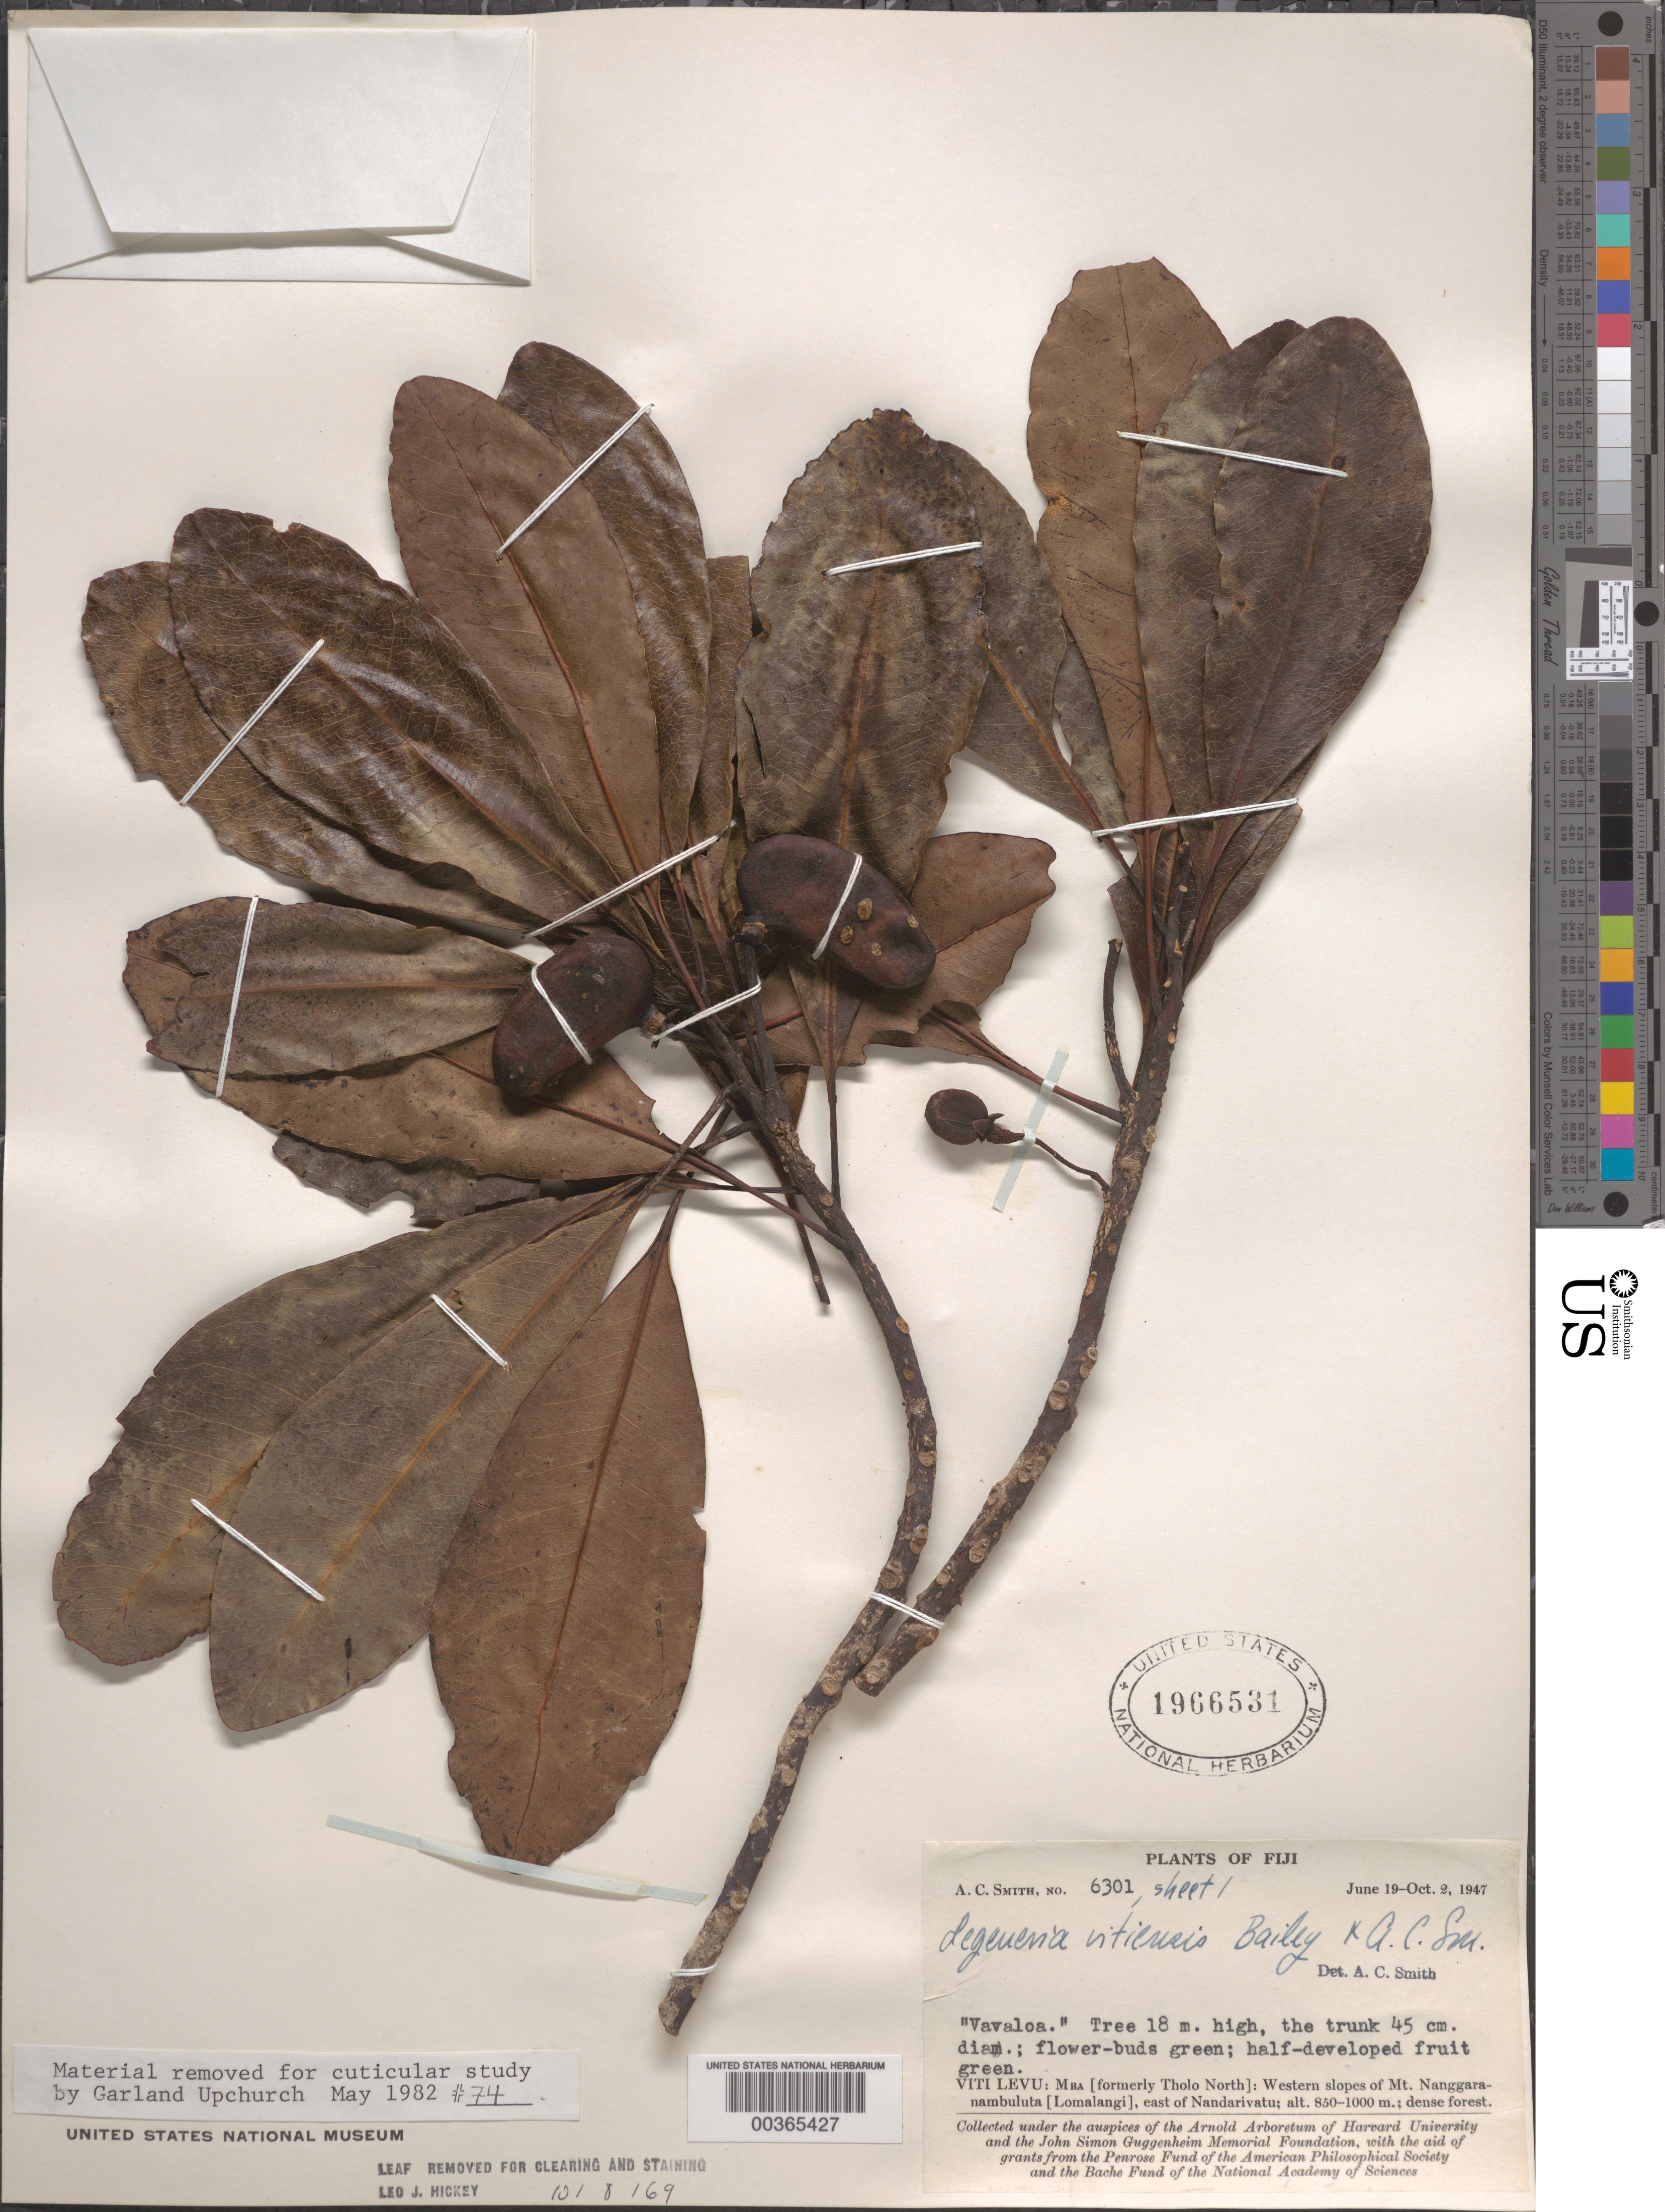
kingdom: Plantae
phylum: Tracheophyta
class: Magnoliopsida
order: Magnoliales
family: Degeneriaceae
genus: Degeneria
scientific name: Degeneria vitiensis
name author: L.W. Bailey & A.C. Sm.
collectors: A. C. Smith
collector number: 6301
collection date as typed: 19 Jun 1947 to 02 Oct 1947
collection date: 1947-06-19/1947-10-02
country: Fiji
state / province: Western Division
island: Viti Levu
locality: Mba Prov., w slopes of mt. nanggaranambuluta .lomalangi., e of nandarivatu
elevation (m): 850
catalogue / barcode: US 1966531